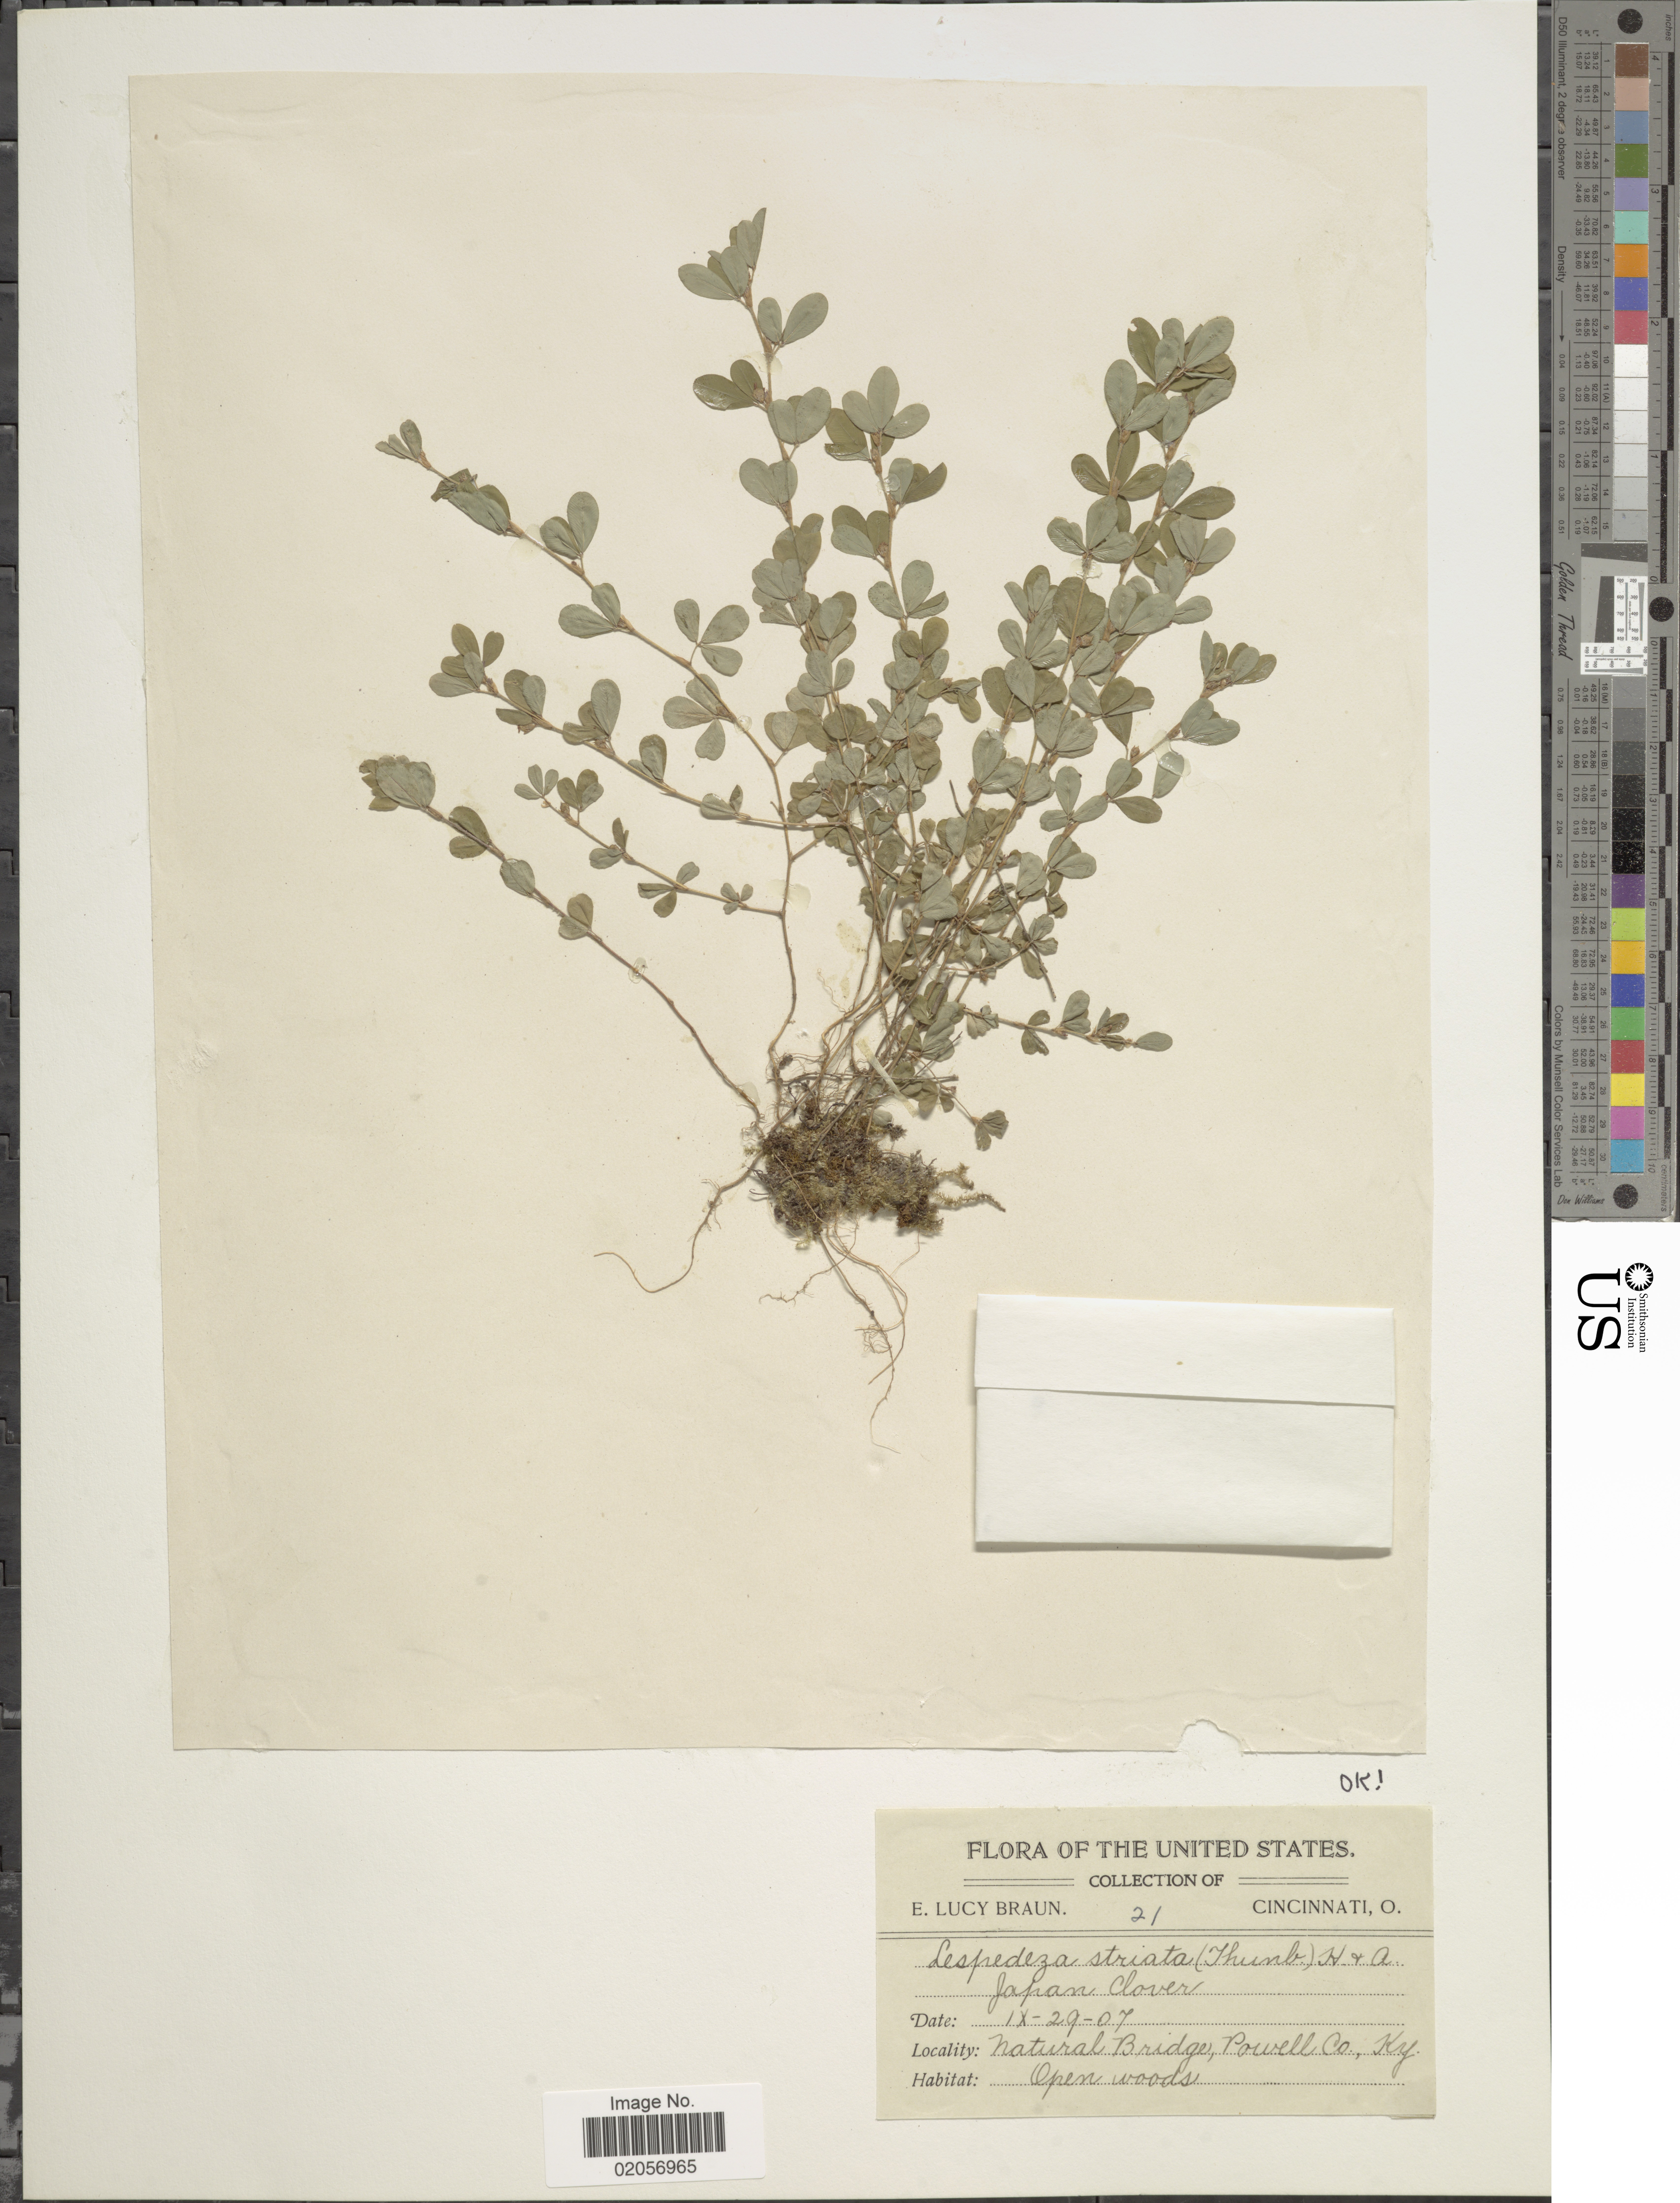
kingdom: Plantae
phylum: Tracheophyta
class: Magnoliopsida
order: Fabales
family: Fabaceae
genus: Kummerowia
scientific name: Kummerowia striata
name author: (Thunb.) Schindl.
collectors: E. L. Braun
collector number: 21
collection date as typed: Transcribed d/m/y: 29/9/07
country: United States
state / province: Kentucky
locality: Natural Bridge, Powell Co.